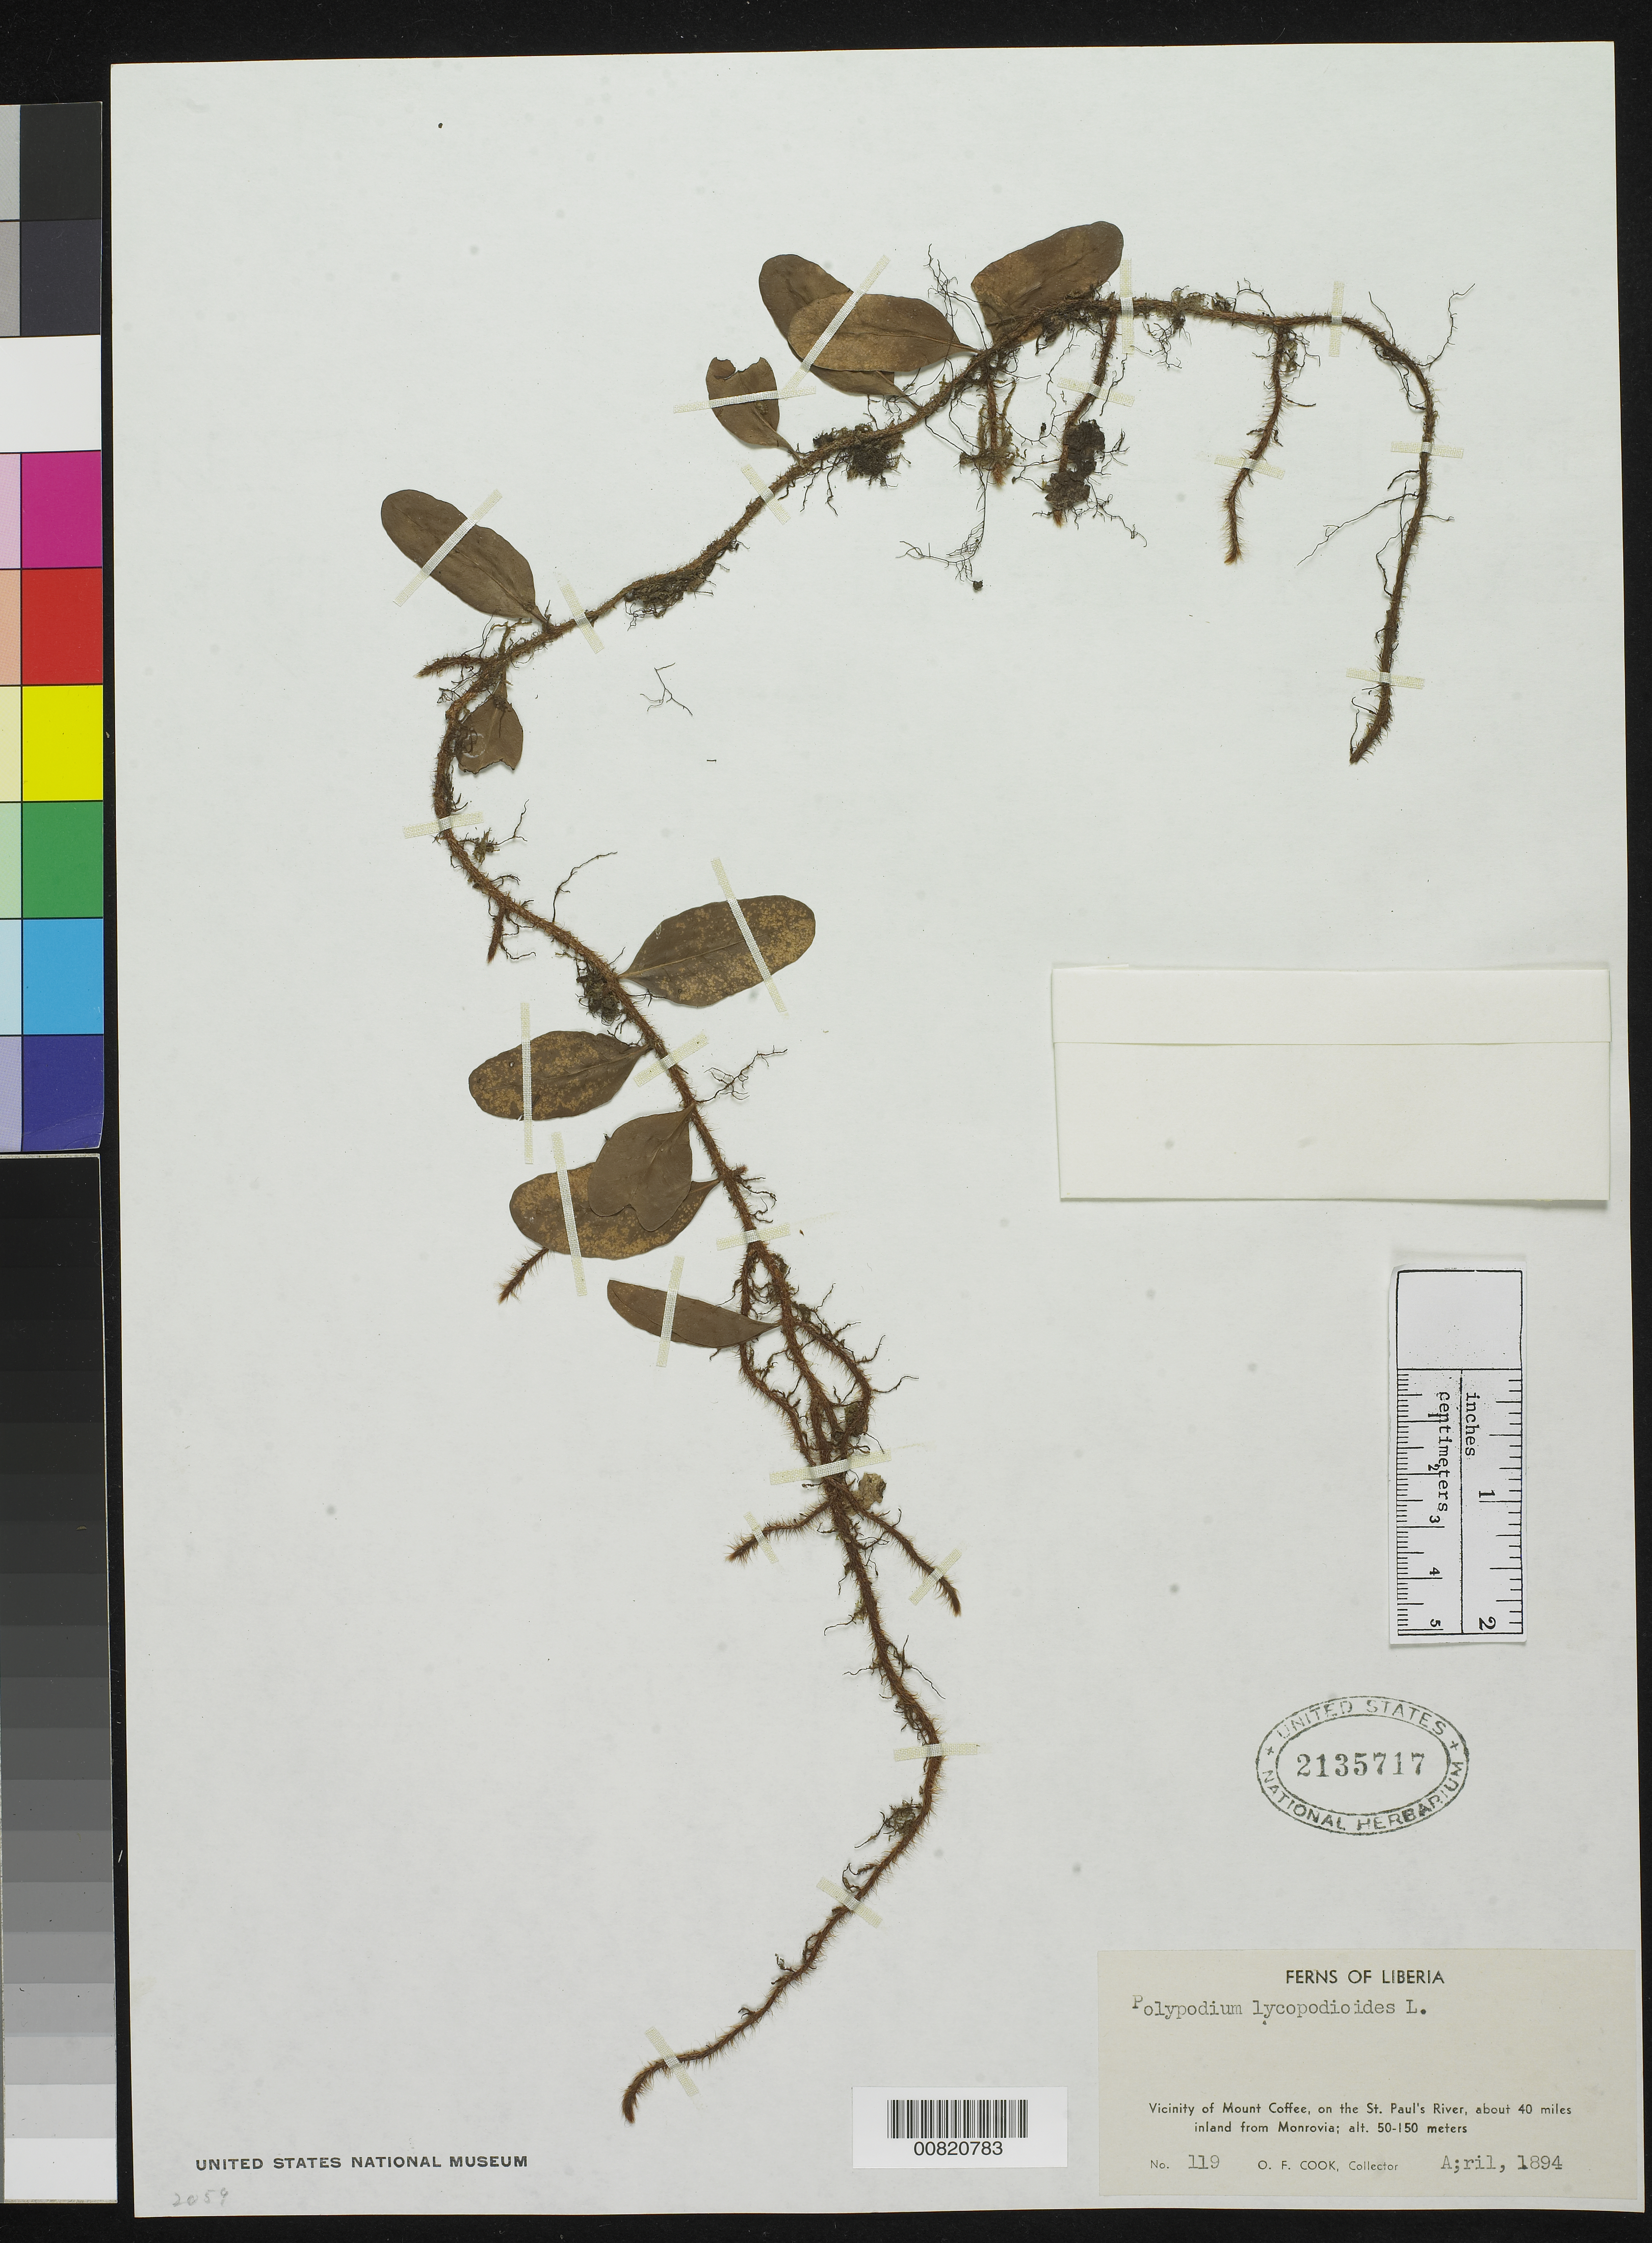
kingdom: Plantae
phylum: Tracheophyta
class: Polypodiopsida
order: Polypodiales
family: Polypodiaceae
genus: Polypodium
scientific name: Polypodium lycopodioides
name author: L.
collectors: O. F. Cook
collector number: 119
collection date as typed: Apr 1894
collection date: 1894-04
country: Liberia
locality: Vicinity of Mt. Coffee, on the St. Paul's River, about 40 miles inland from Monrovia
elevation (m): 50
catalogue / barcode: US 2135717